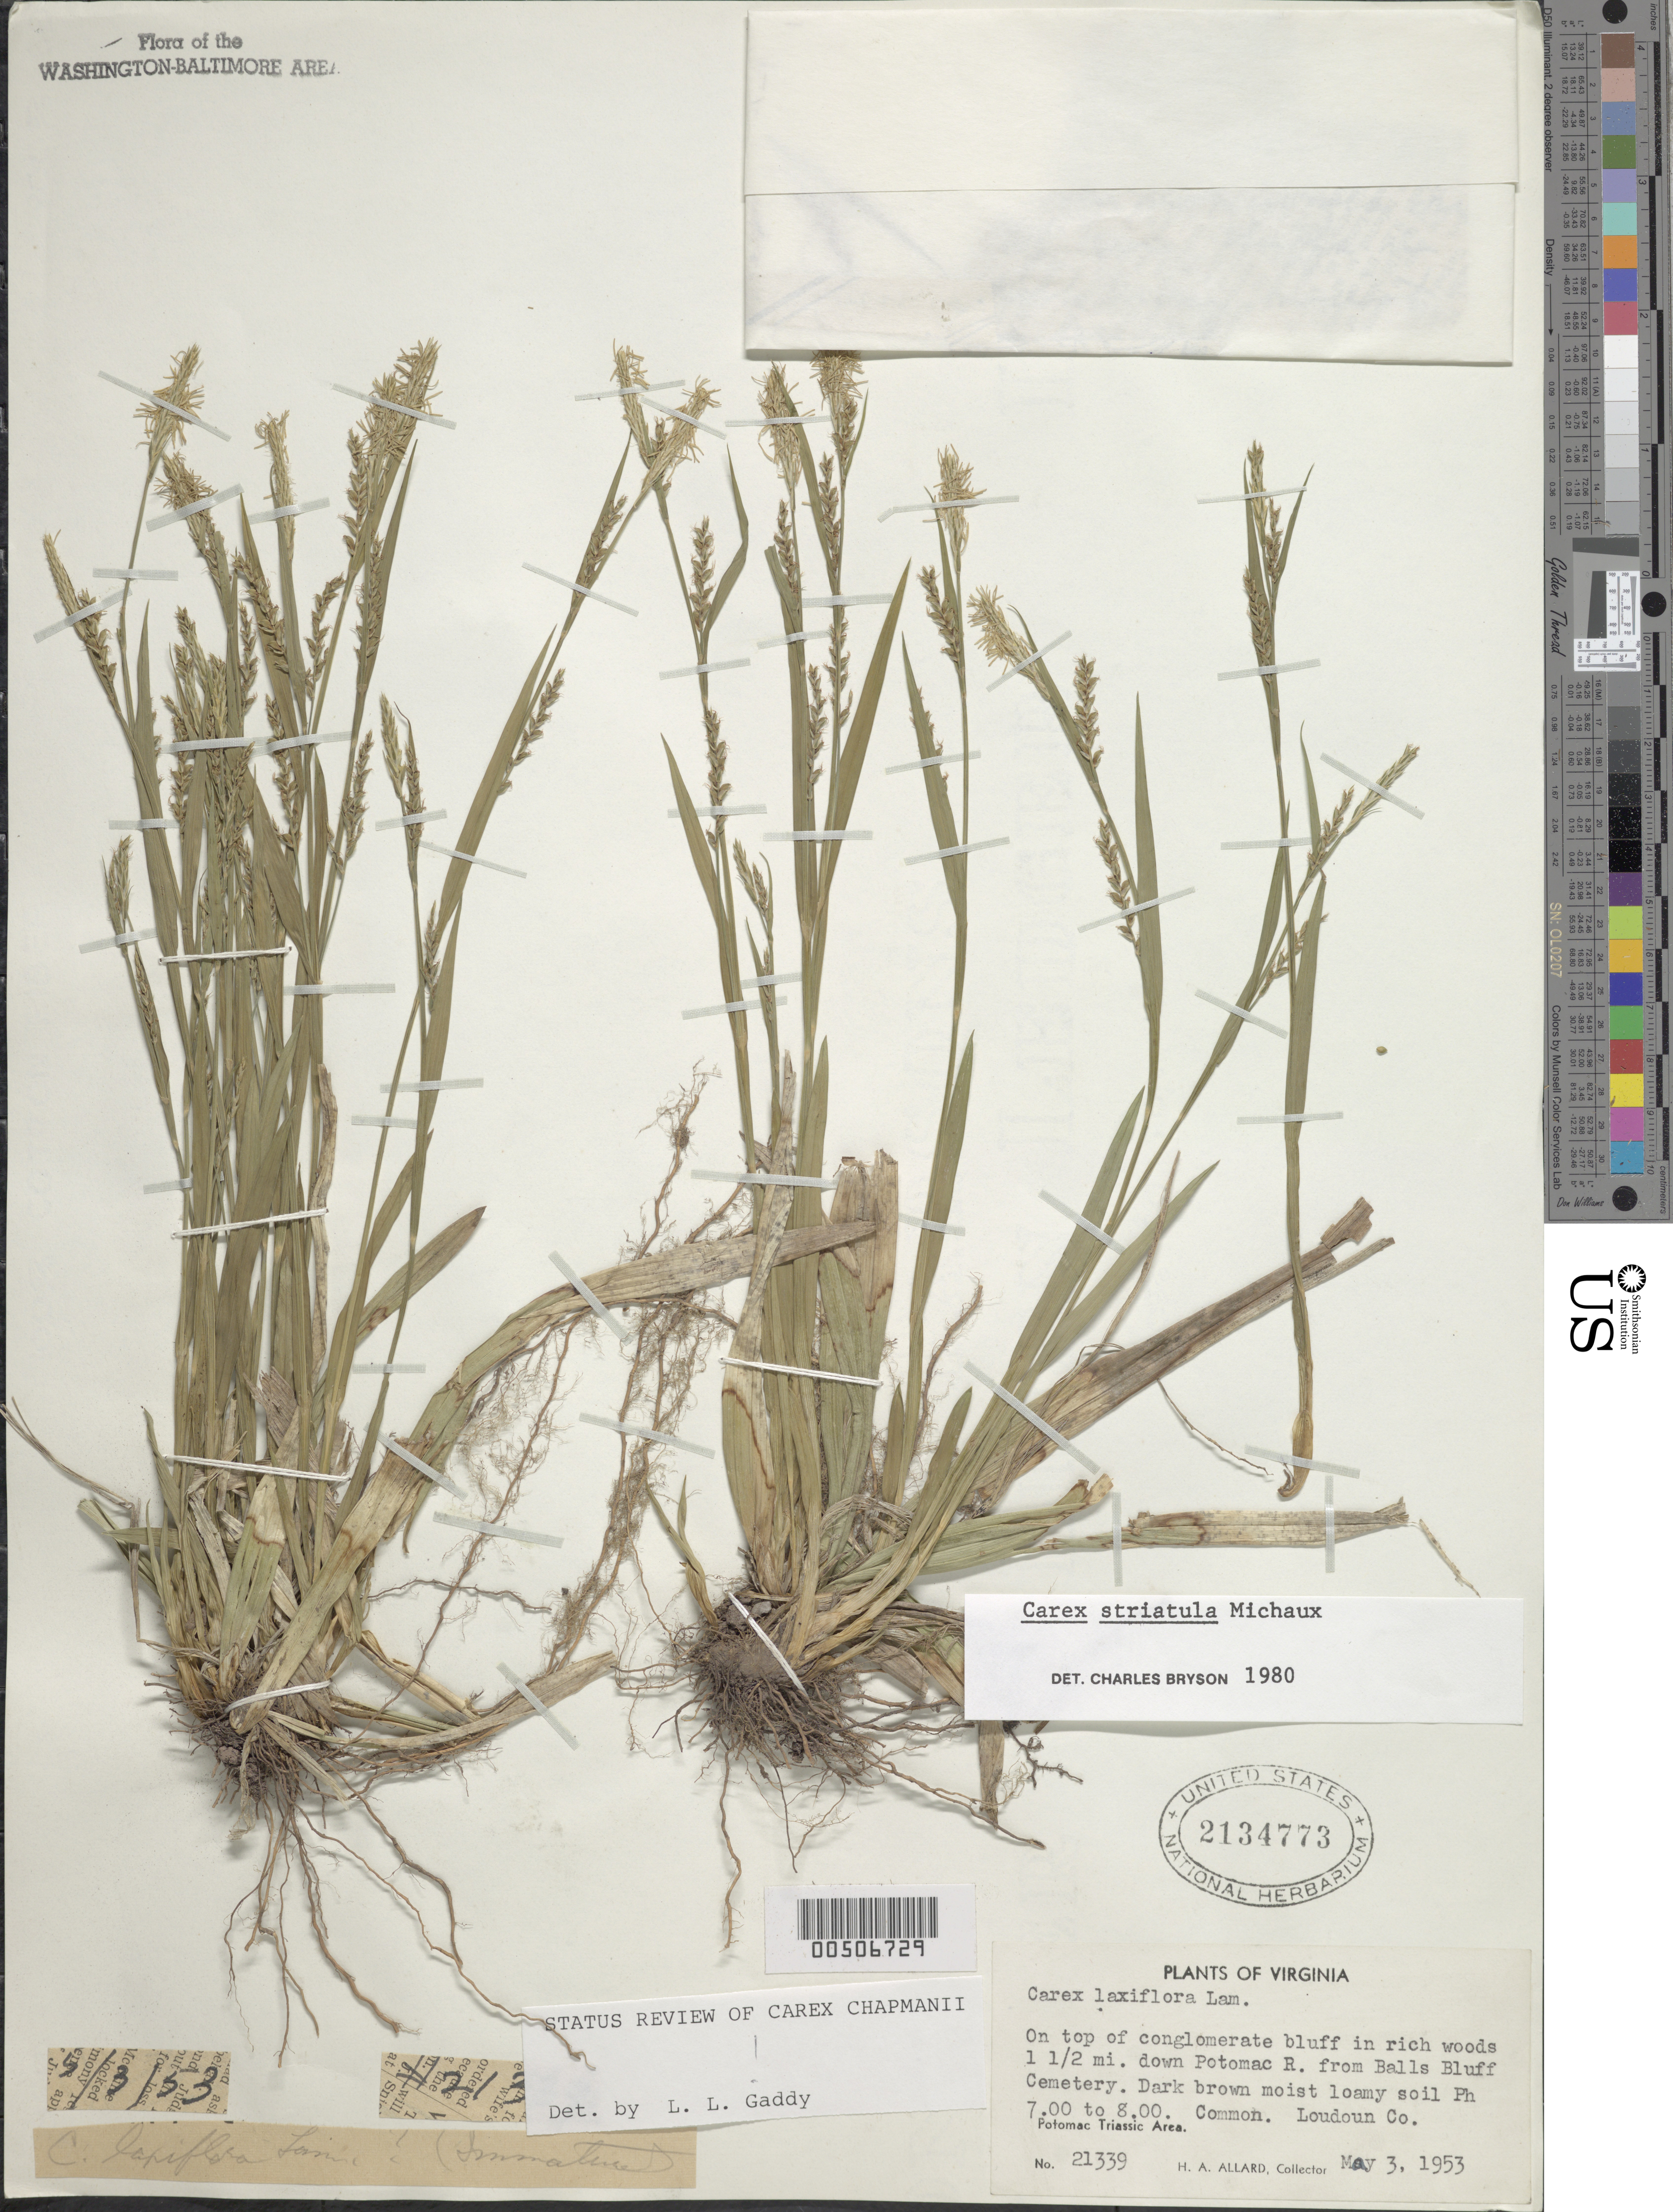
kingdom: Plantae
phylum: Tracheophyta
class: Liliopsida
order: Poales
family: Cyperaceae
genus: Carex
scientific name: Carex striatula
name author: Michx.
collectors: H. A. Allard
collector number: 21339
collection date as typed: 03 May 1953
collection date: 1953-05-03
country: United States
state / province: Virginia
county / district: Loudoun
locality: Potomac River, down from Balls Bluff Cemetery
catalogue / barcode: US 2134773